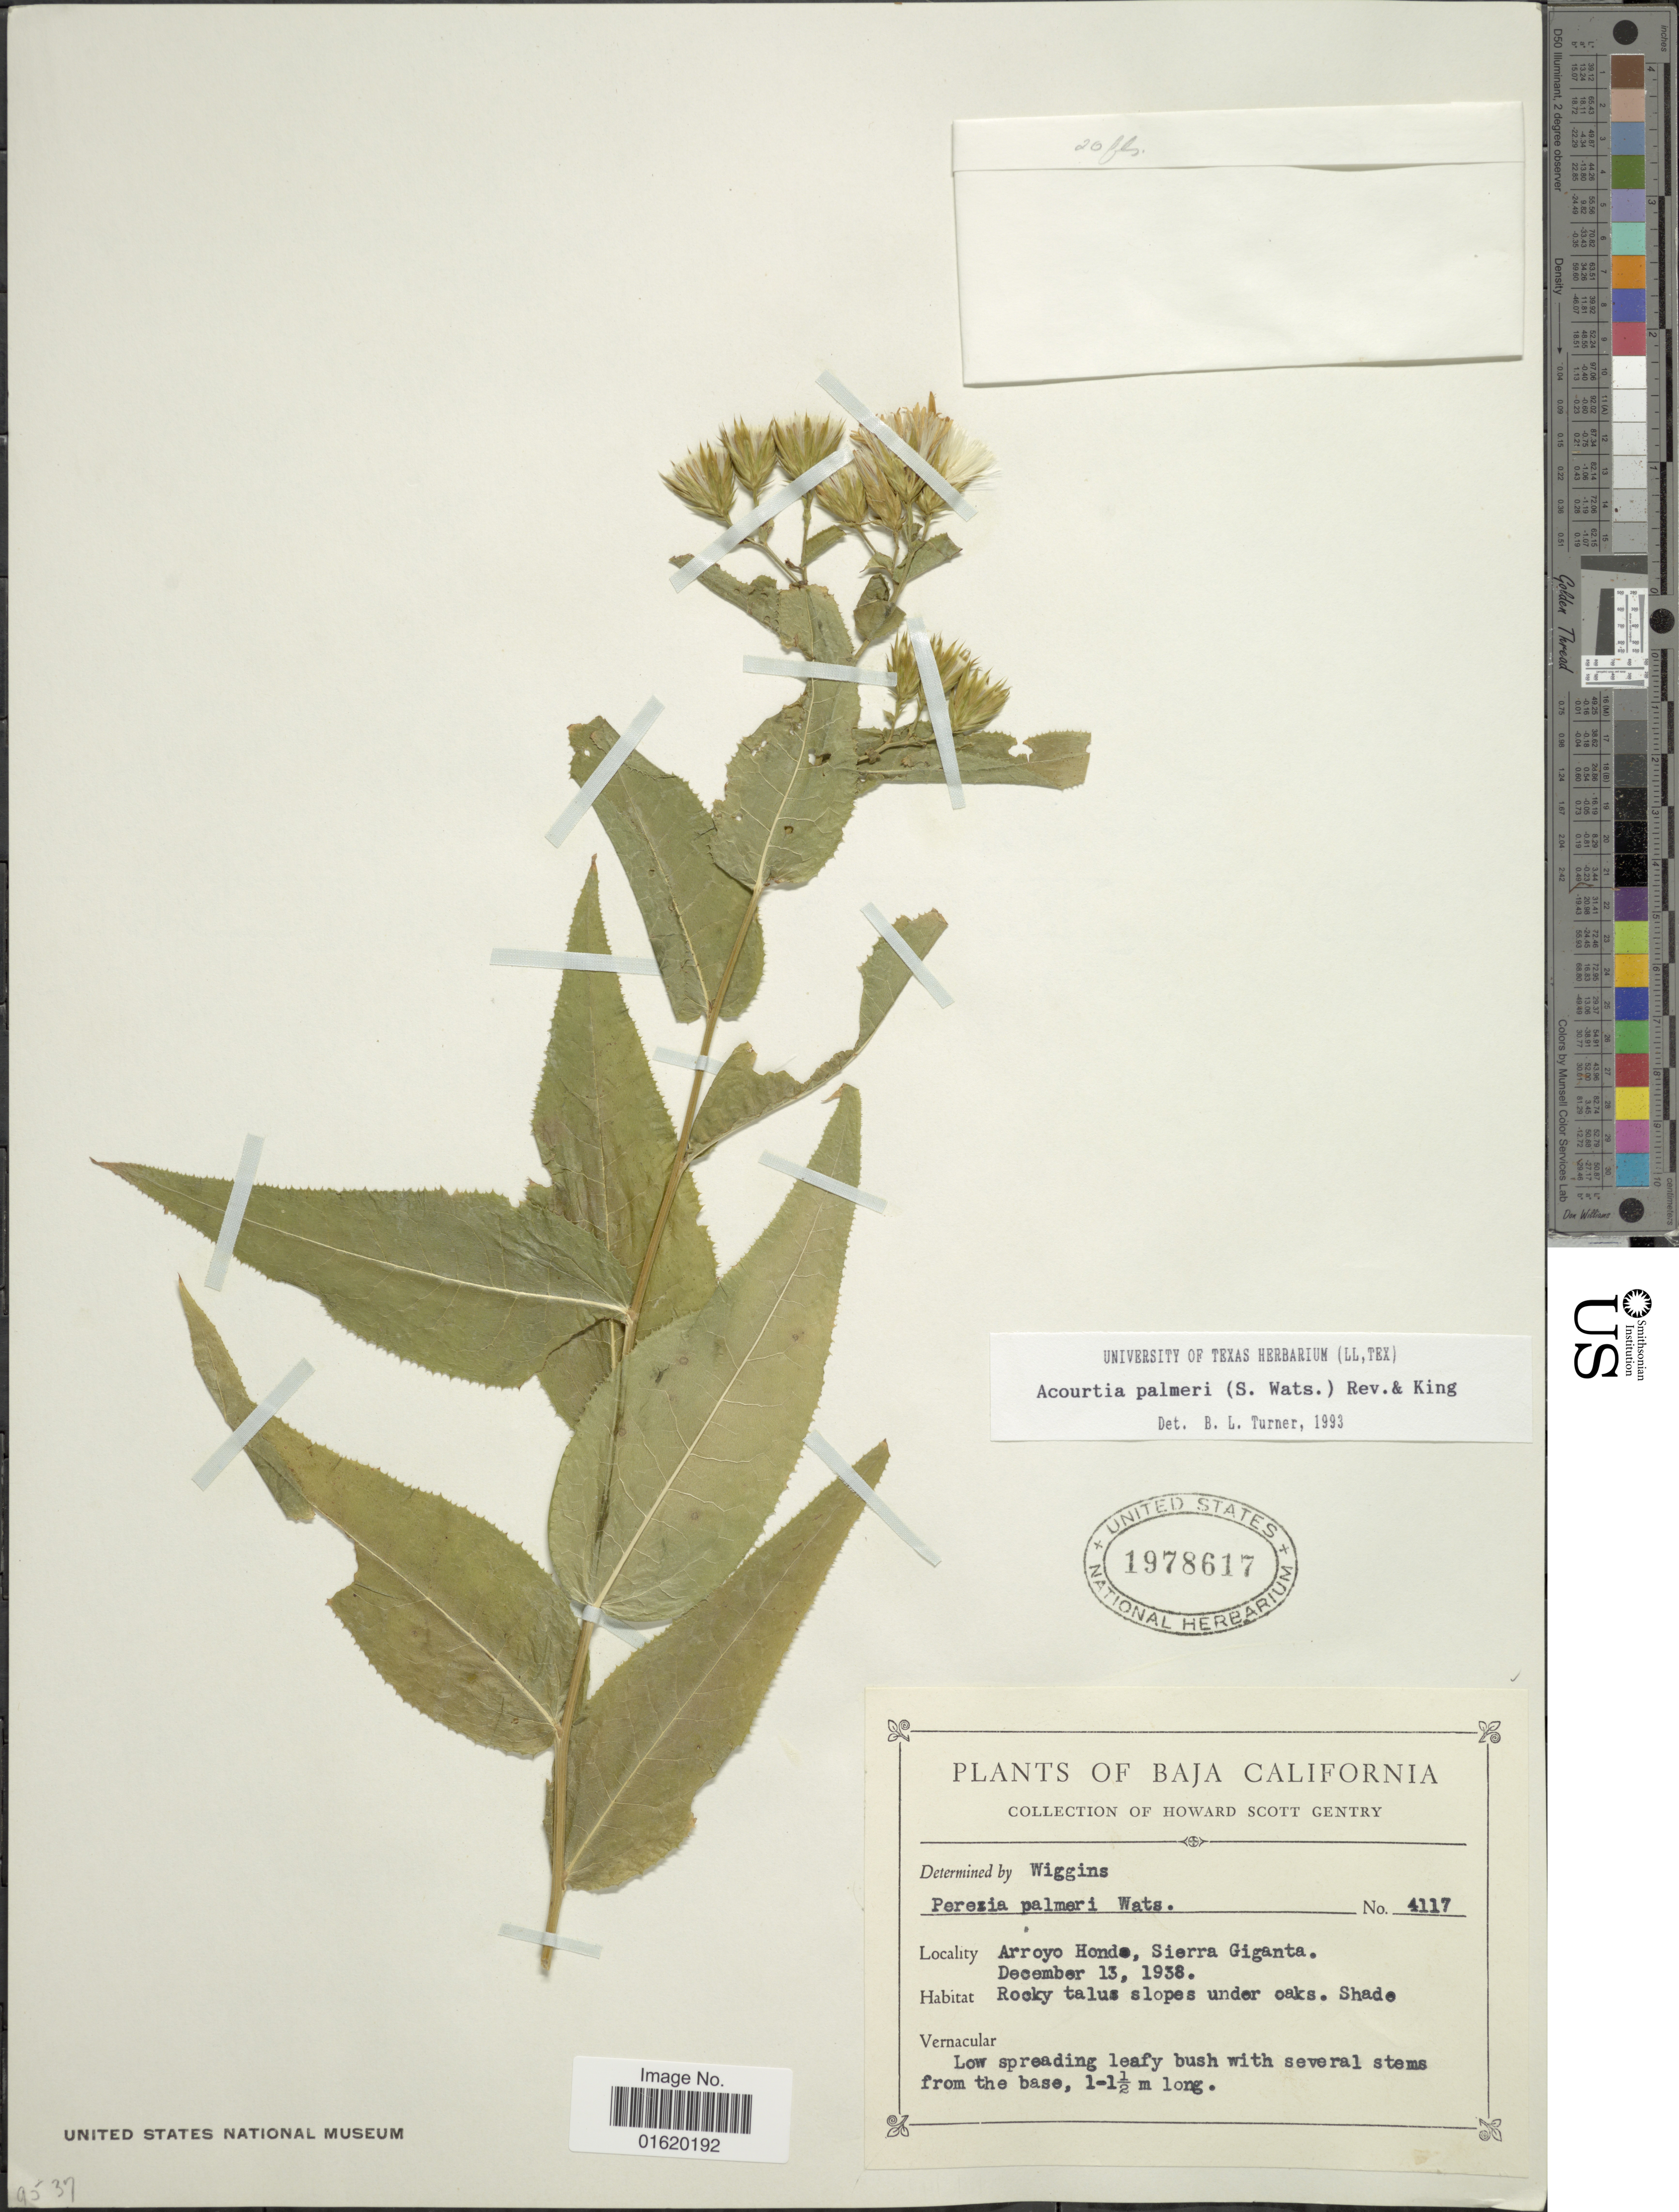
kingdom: Plantae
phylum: Tracheophyta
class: Magnoliopsida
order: Asterales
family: Asteraceae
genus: Acourtia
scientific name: Acourtia palmeri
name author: (S. Watson) Reveal & R.M. King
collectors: H. S. Gentry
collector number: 4117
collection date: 1938-12-13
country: Mexico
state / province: Baja California Sur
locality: Arroyo Honde, Sierra Giganta, rocky talu slopes under oaks. Shade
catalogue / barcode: US 1978617